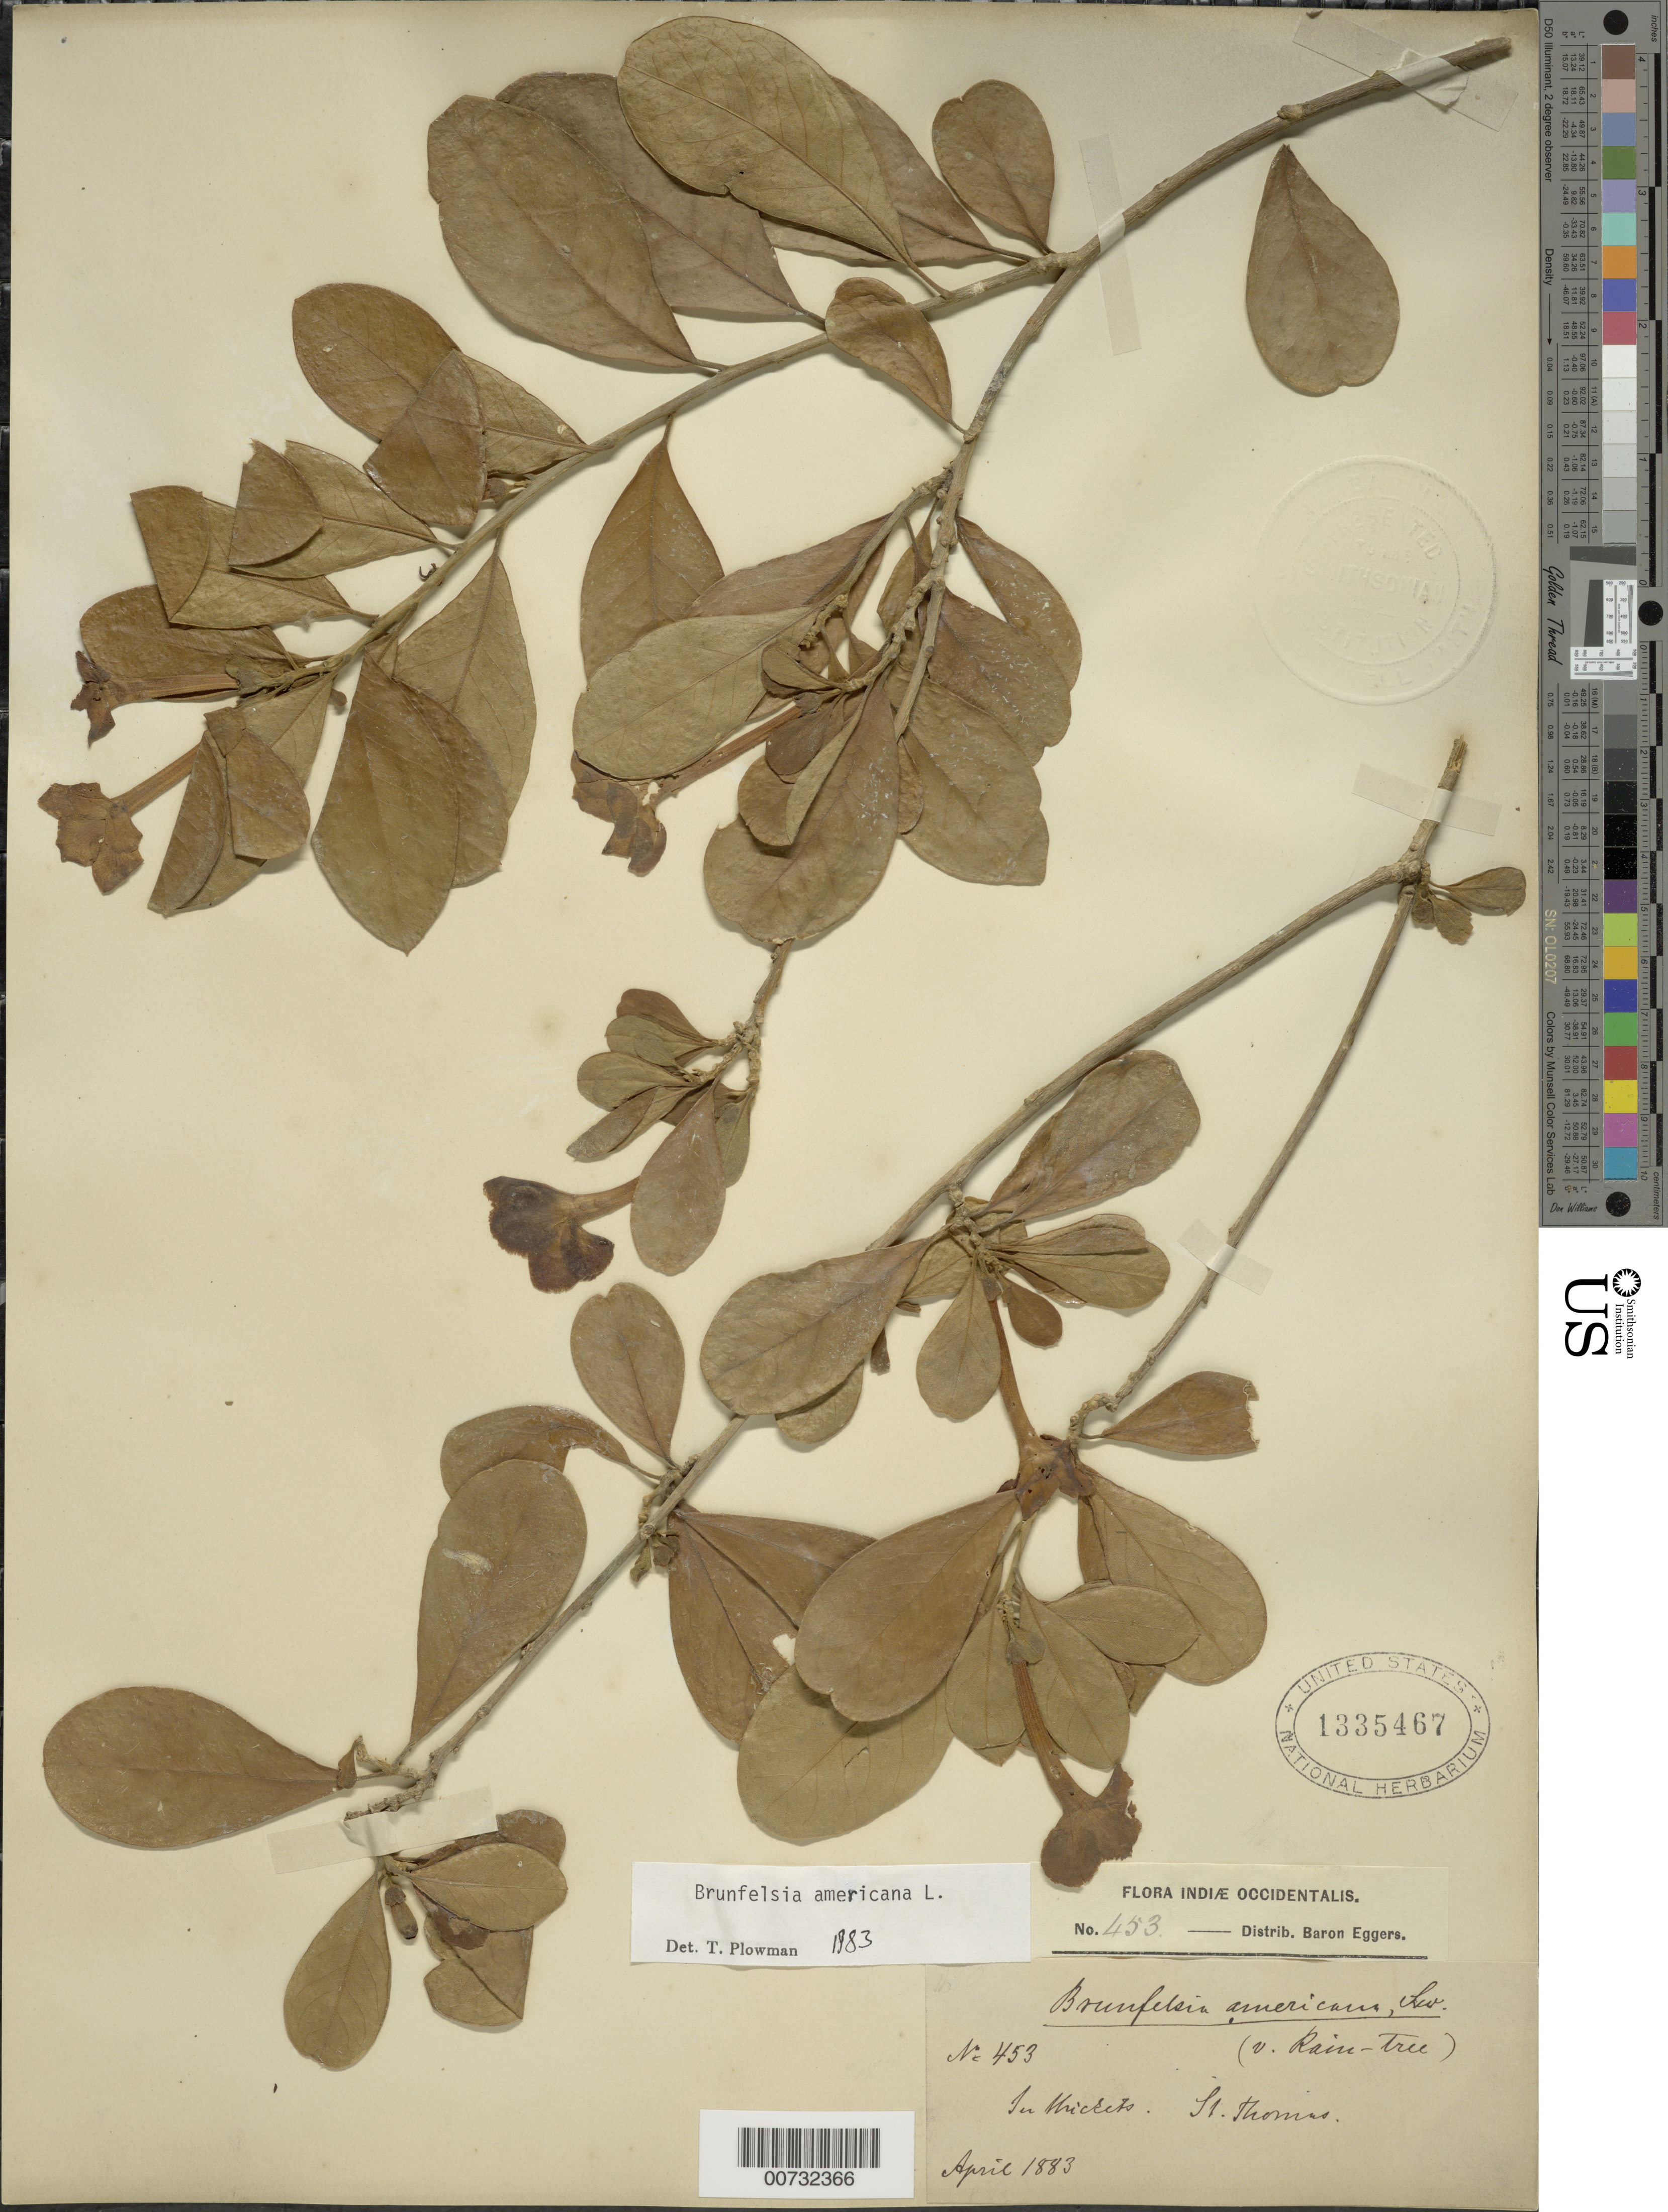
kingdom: Plantae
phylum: Tracheophyta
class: Magnoliopsida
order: Solanales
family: Solanaceae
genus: Brunfelsia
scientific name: Brunfelsia americana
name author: L.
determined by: Plowman, Timothy C.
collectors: H. F. A. von Eggers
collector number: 453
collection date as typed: Apr 1883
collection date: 1883-04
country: U.S. Virgin Islands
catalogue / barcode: US 1335467